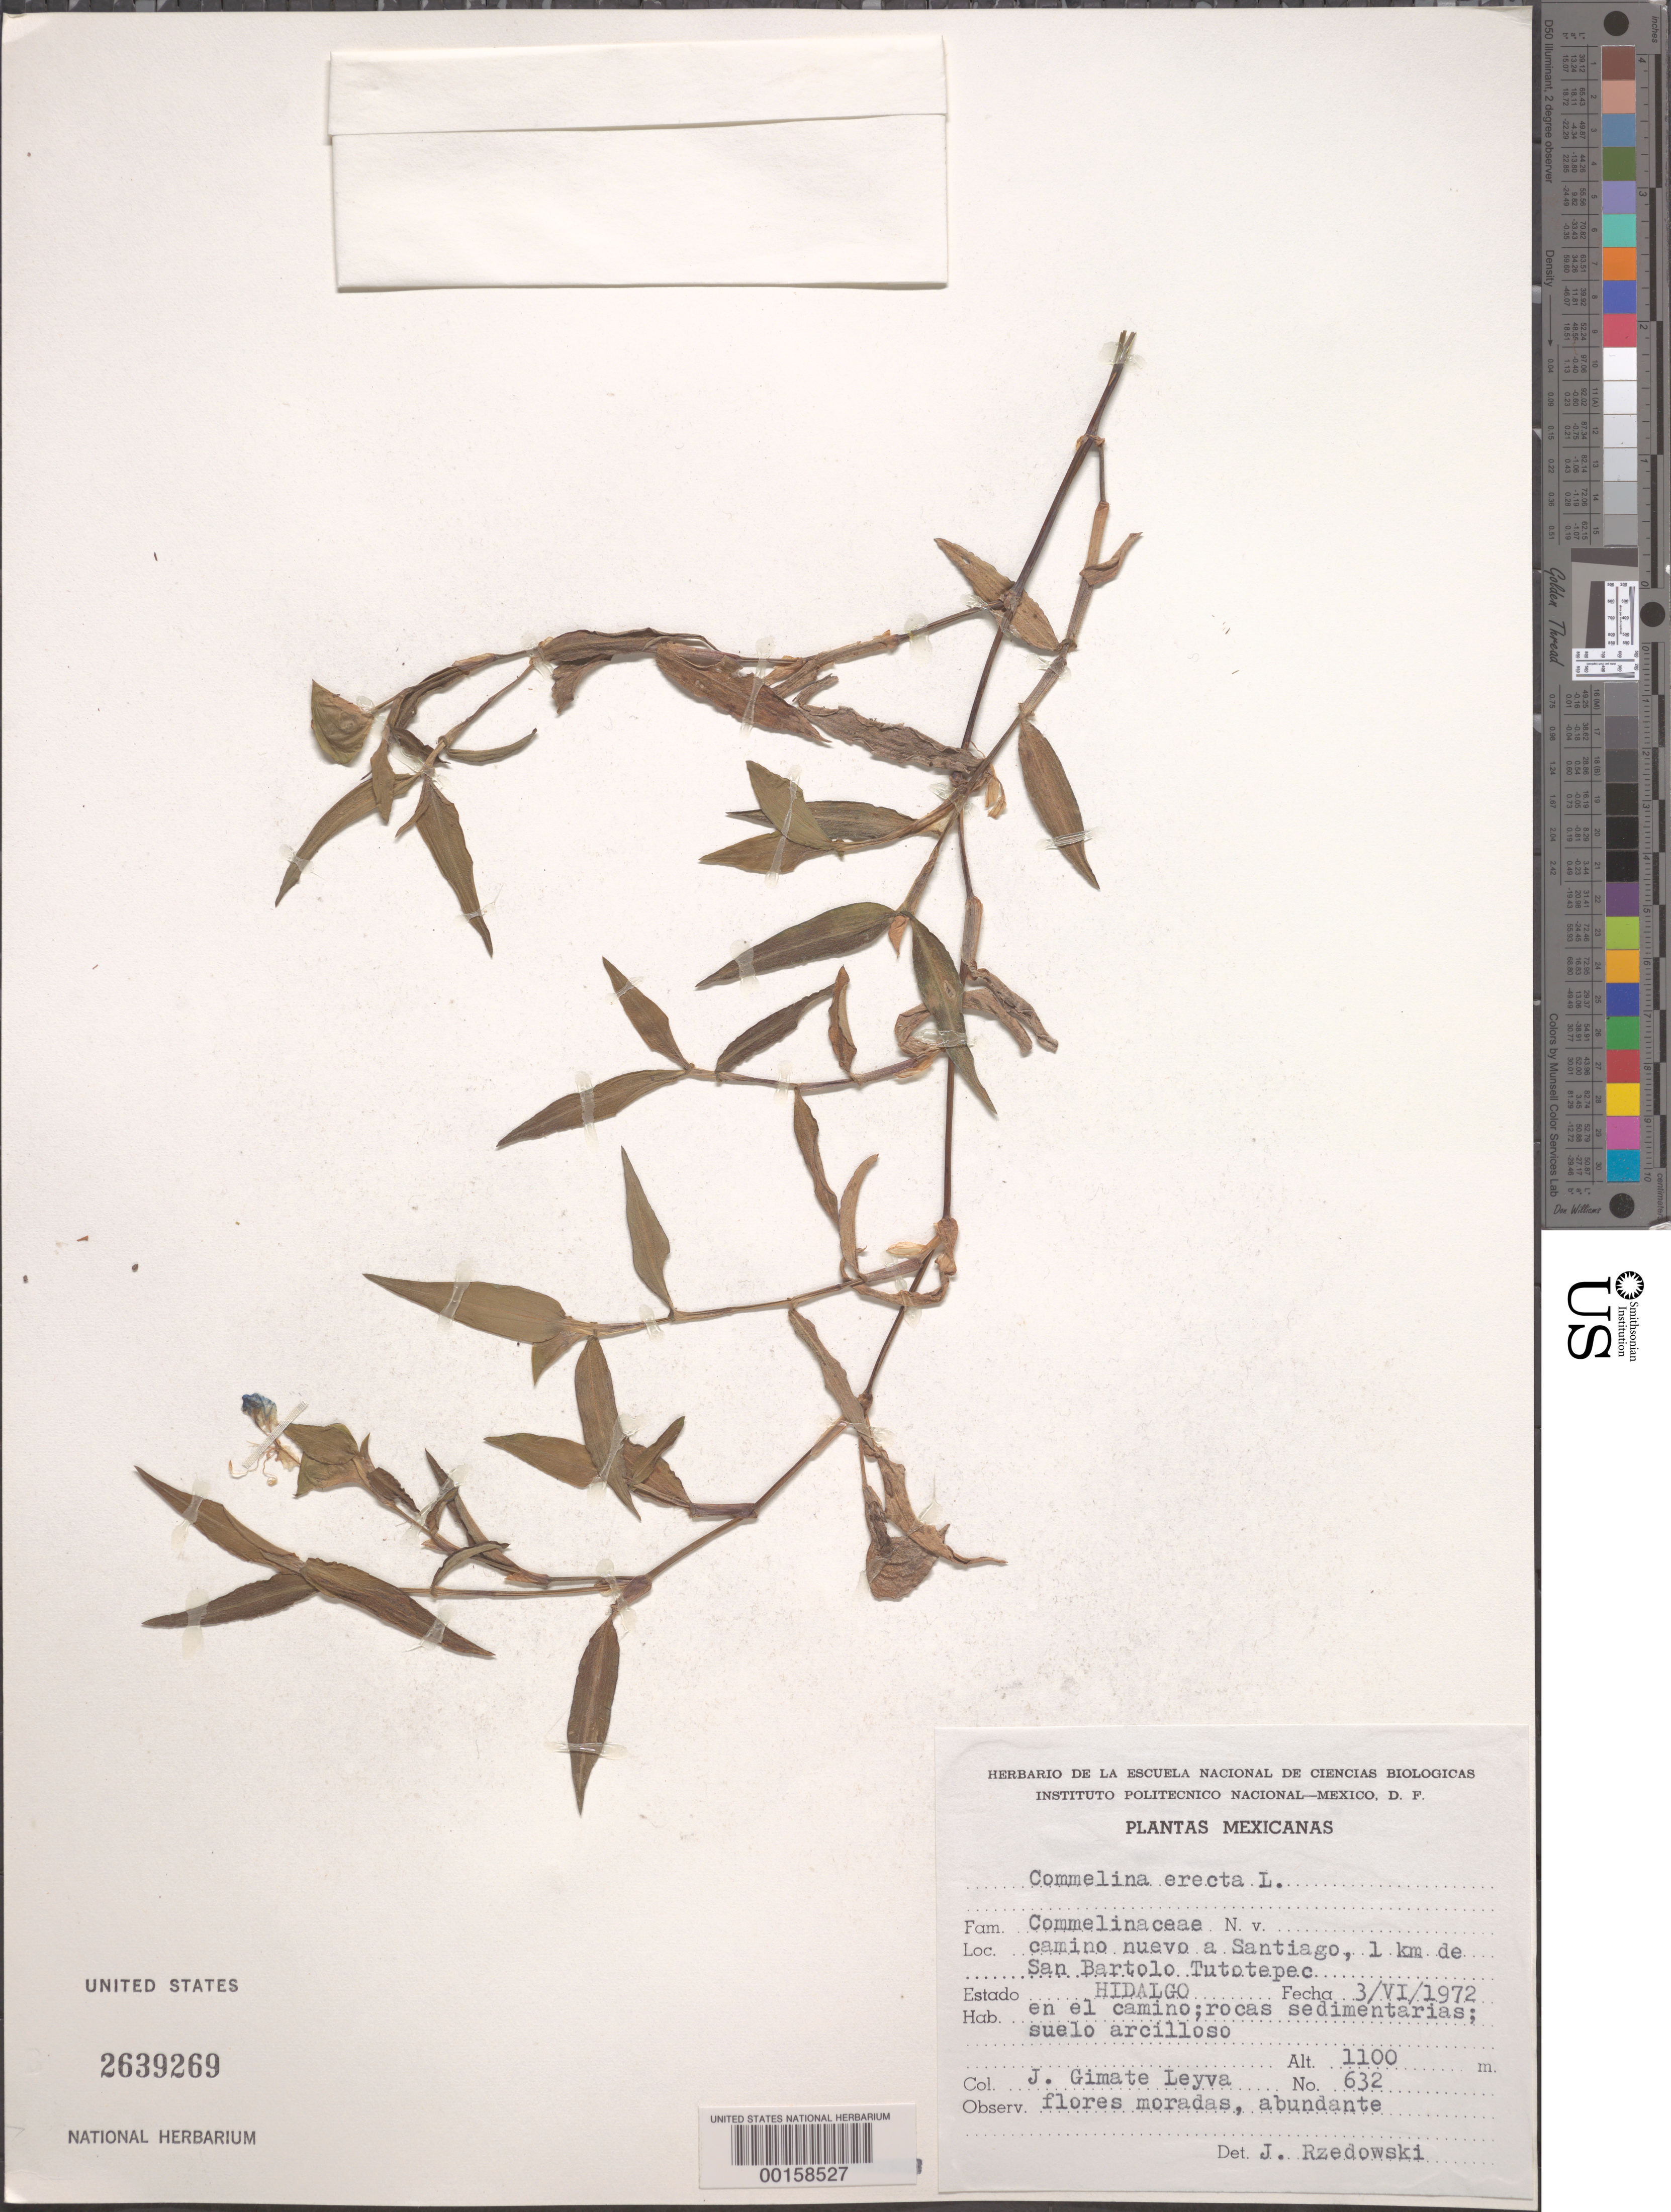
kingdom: Plantae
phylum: Tracheophyta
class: Liliopsida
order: Commelinales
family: Commelinaceae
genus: Commelina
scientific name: Commelina erecta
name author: L.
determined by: Rzedowski, J.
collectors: G. Leyra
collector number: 632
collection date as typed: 03 Jun 1972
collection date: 1972-06-03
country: Mexico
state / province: Hidalgo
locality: San Bartolo Tutotepec; Santiago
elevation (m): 1100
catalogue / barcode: US 2639269